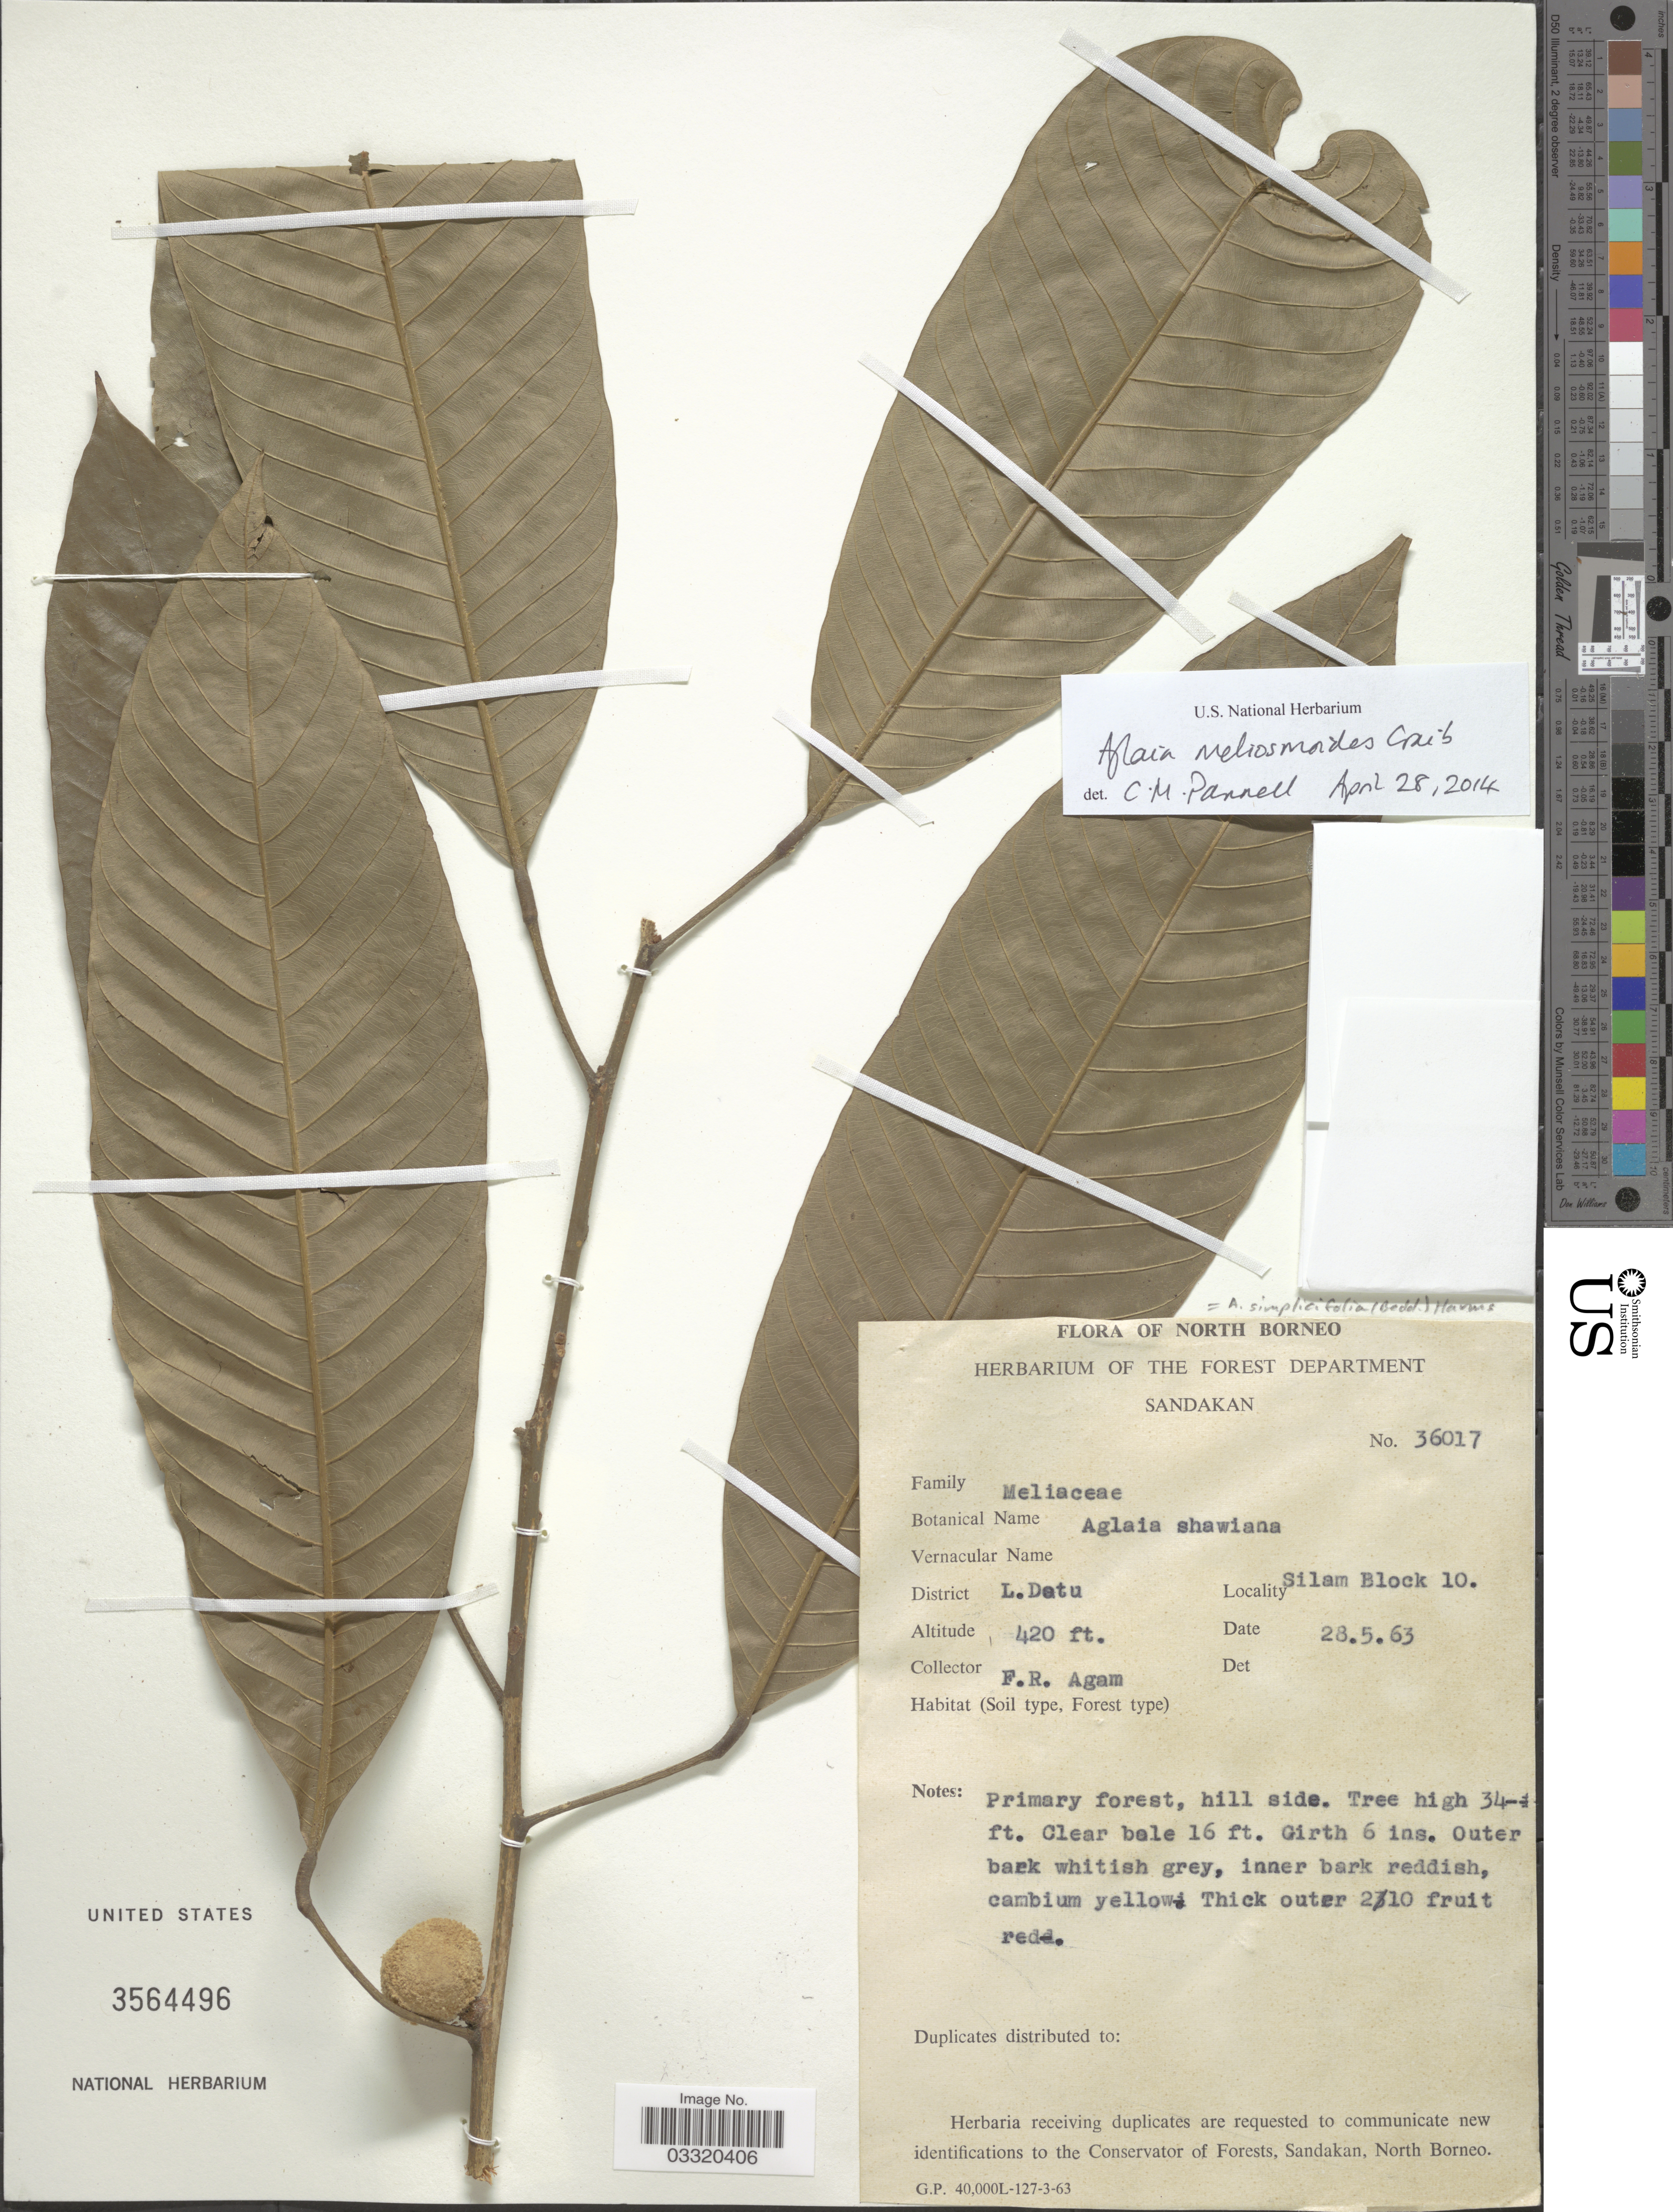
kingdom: Plantae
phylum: Tracheophyta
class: Magnoliopsida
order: Sapindales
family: Meliaceae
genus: Aglaia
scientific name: Aglaia meliosmoides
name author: Craib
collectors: F. Agam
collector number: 36017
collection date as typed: Transcribed d/m/y: 28/5/63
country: Malaysia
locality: North Borneo. District L.Datu. Silam Block 10.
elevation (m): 128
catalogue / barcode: US 3564496